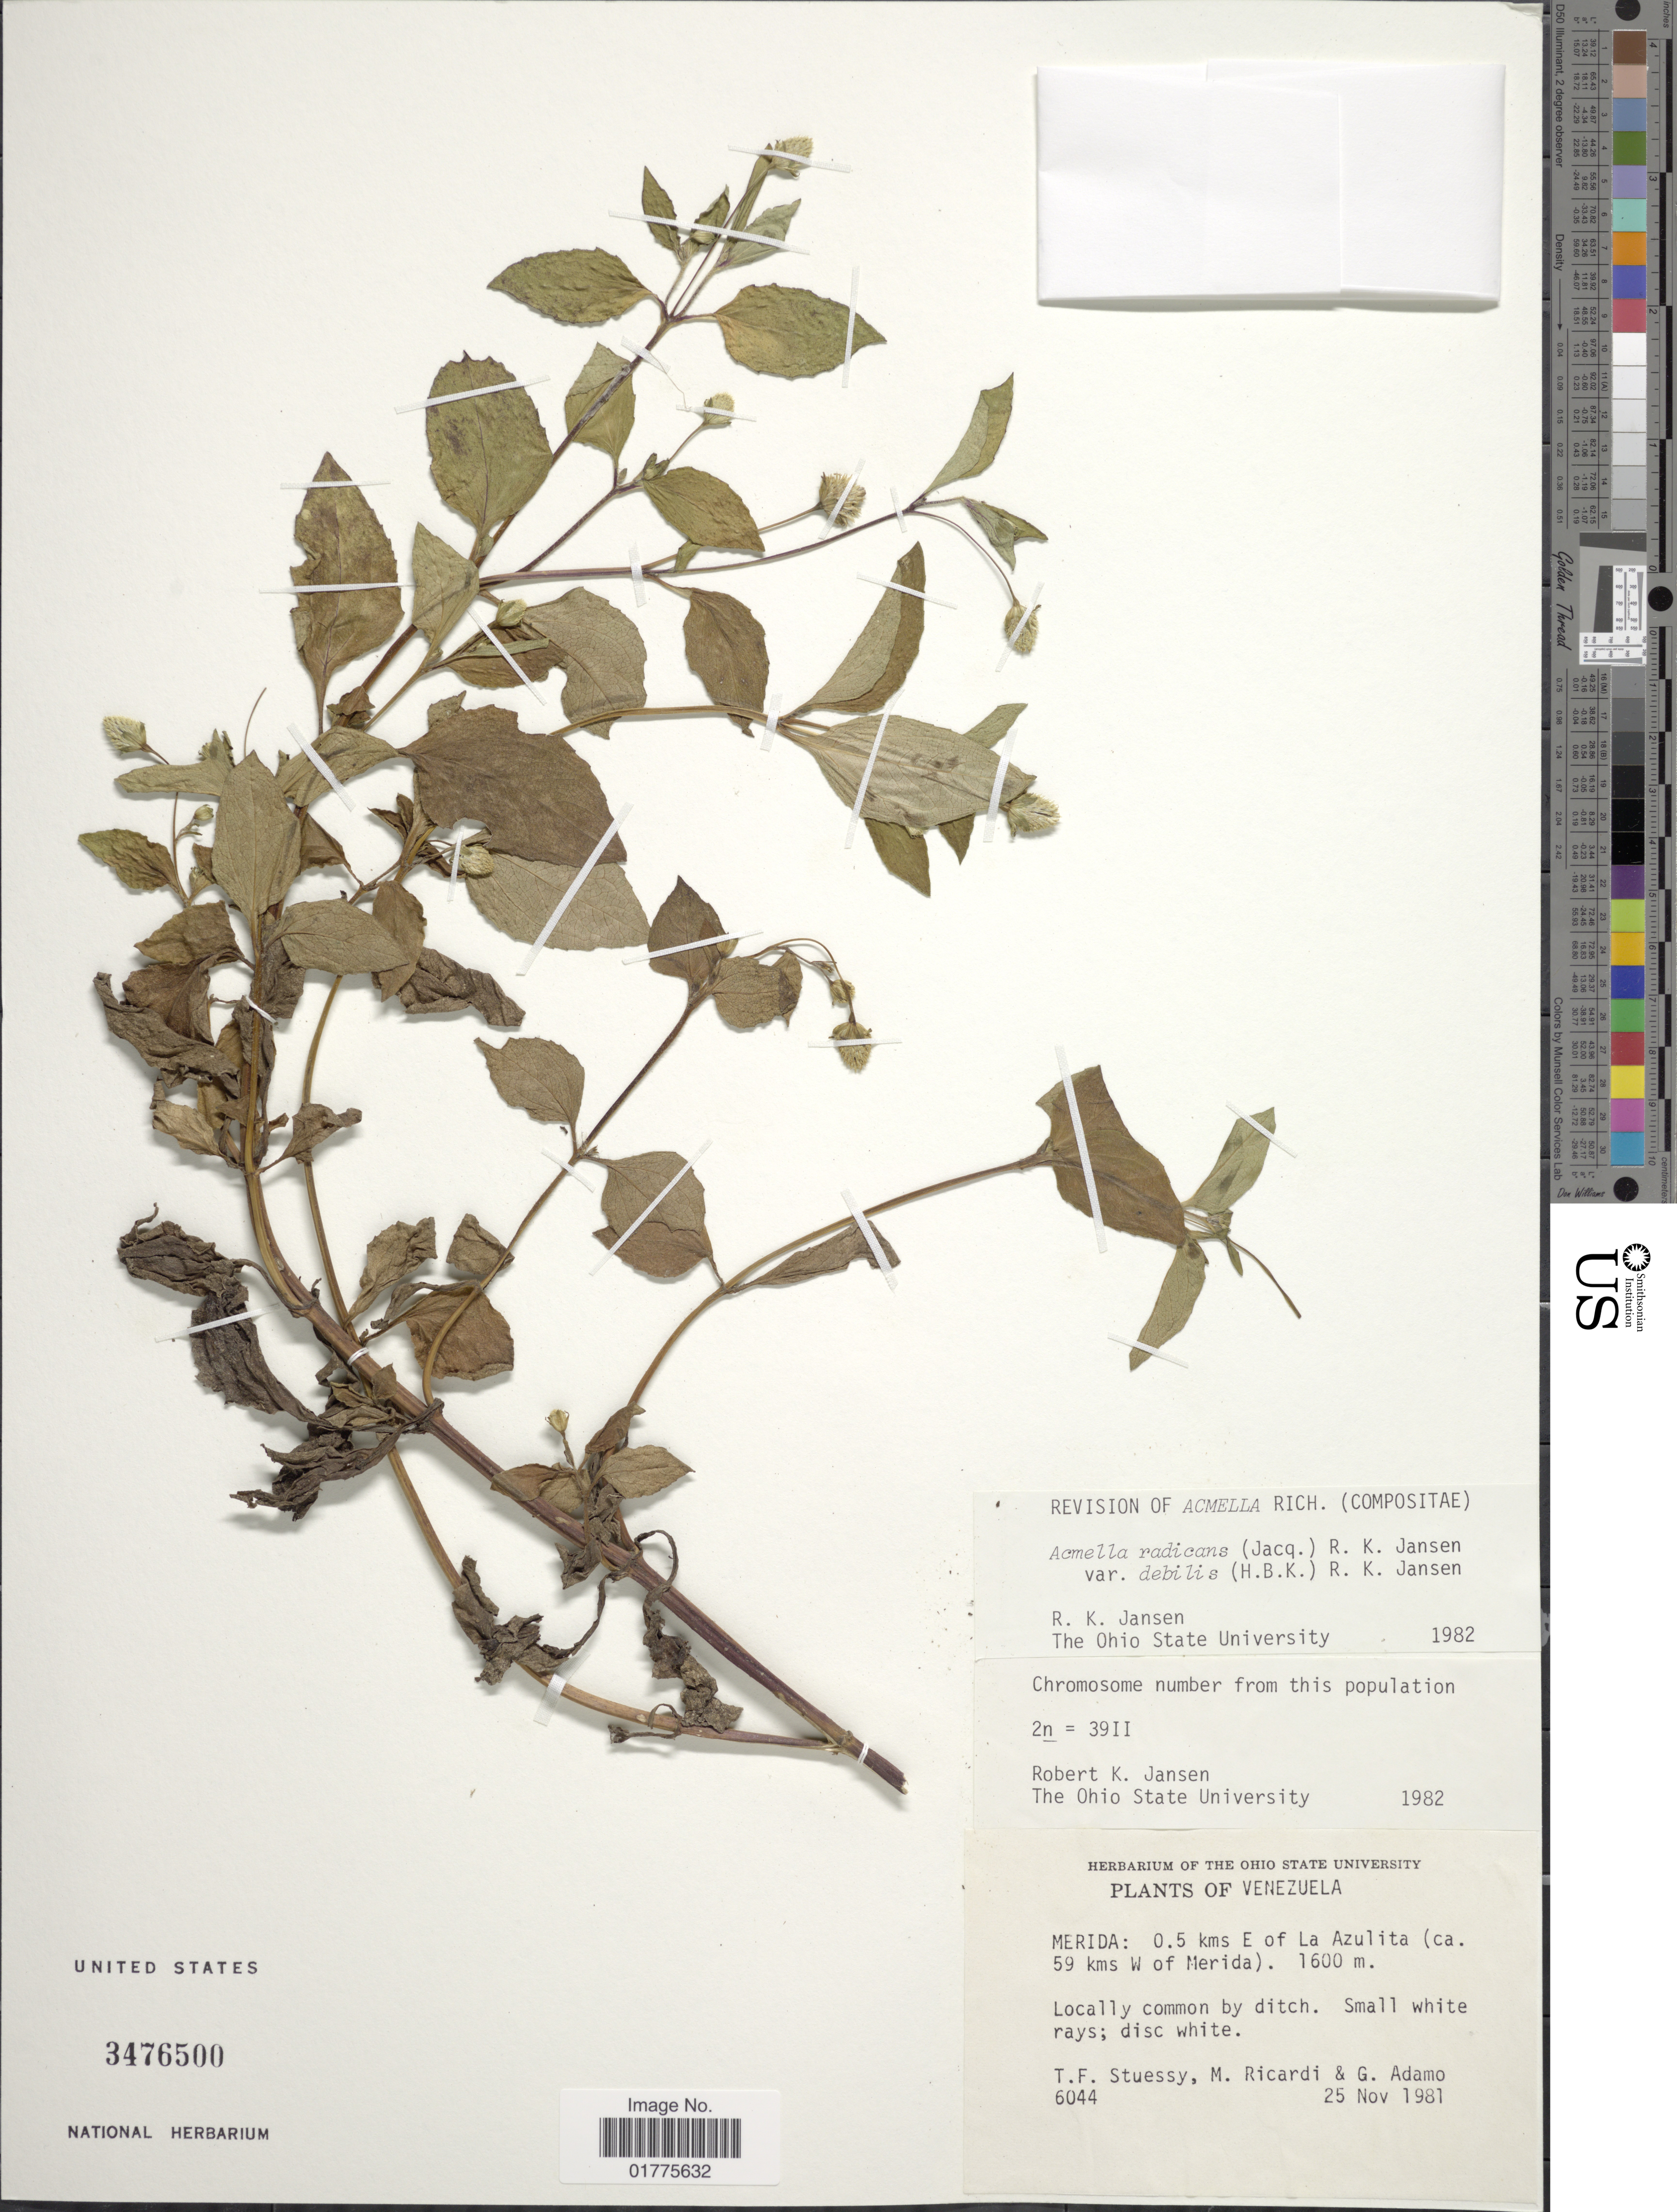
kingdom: Plantae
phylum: Tracheophyta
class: Magnoliopsida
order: Asterales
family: Asteraceae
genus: Acmella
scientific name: Acmella radicans var. debilis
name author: (Kunth) R.K. Jansen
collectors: T. Stuessy, M. Ricardi & G. Adamo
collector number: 6044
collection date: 1981-11-25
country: Venezuela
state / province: Mérida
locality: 0.5 kms E of La Azulita (ca. 59 kms W of Merida)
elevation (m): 1600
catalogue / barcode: US 3476500